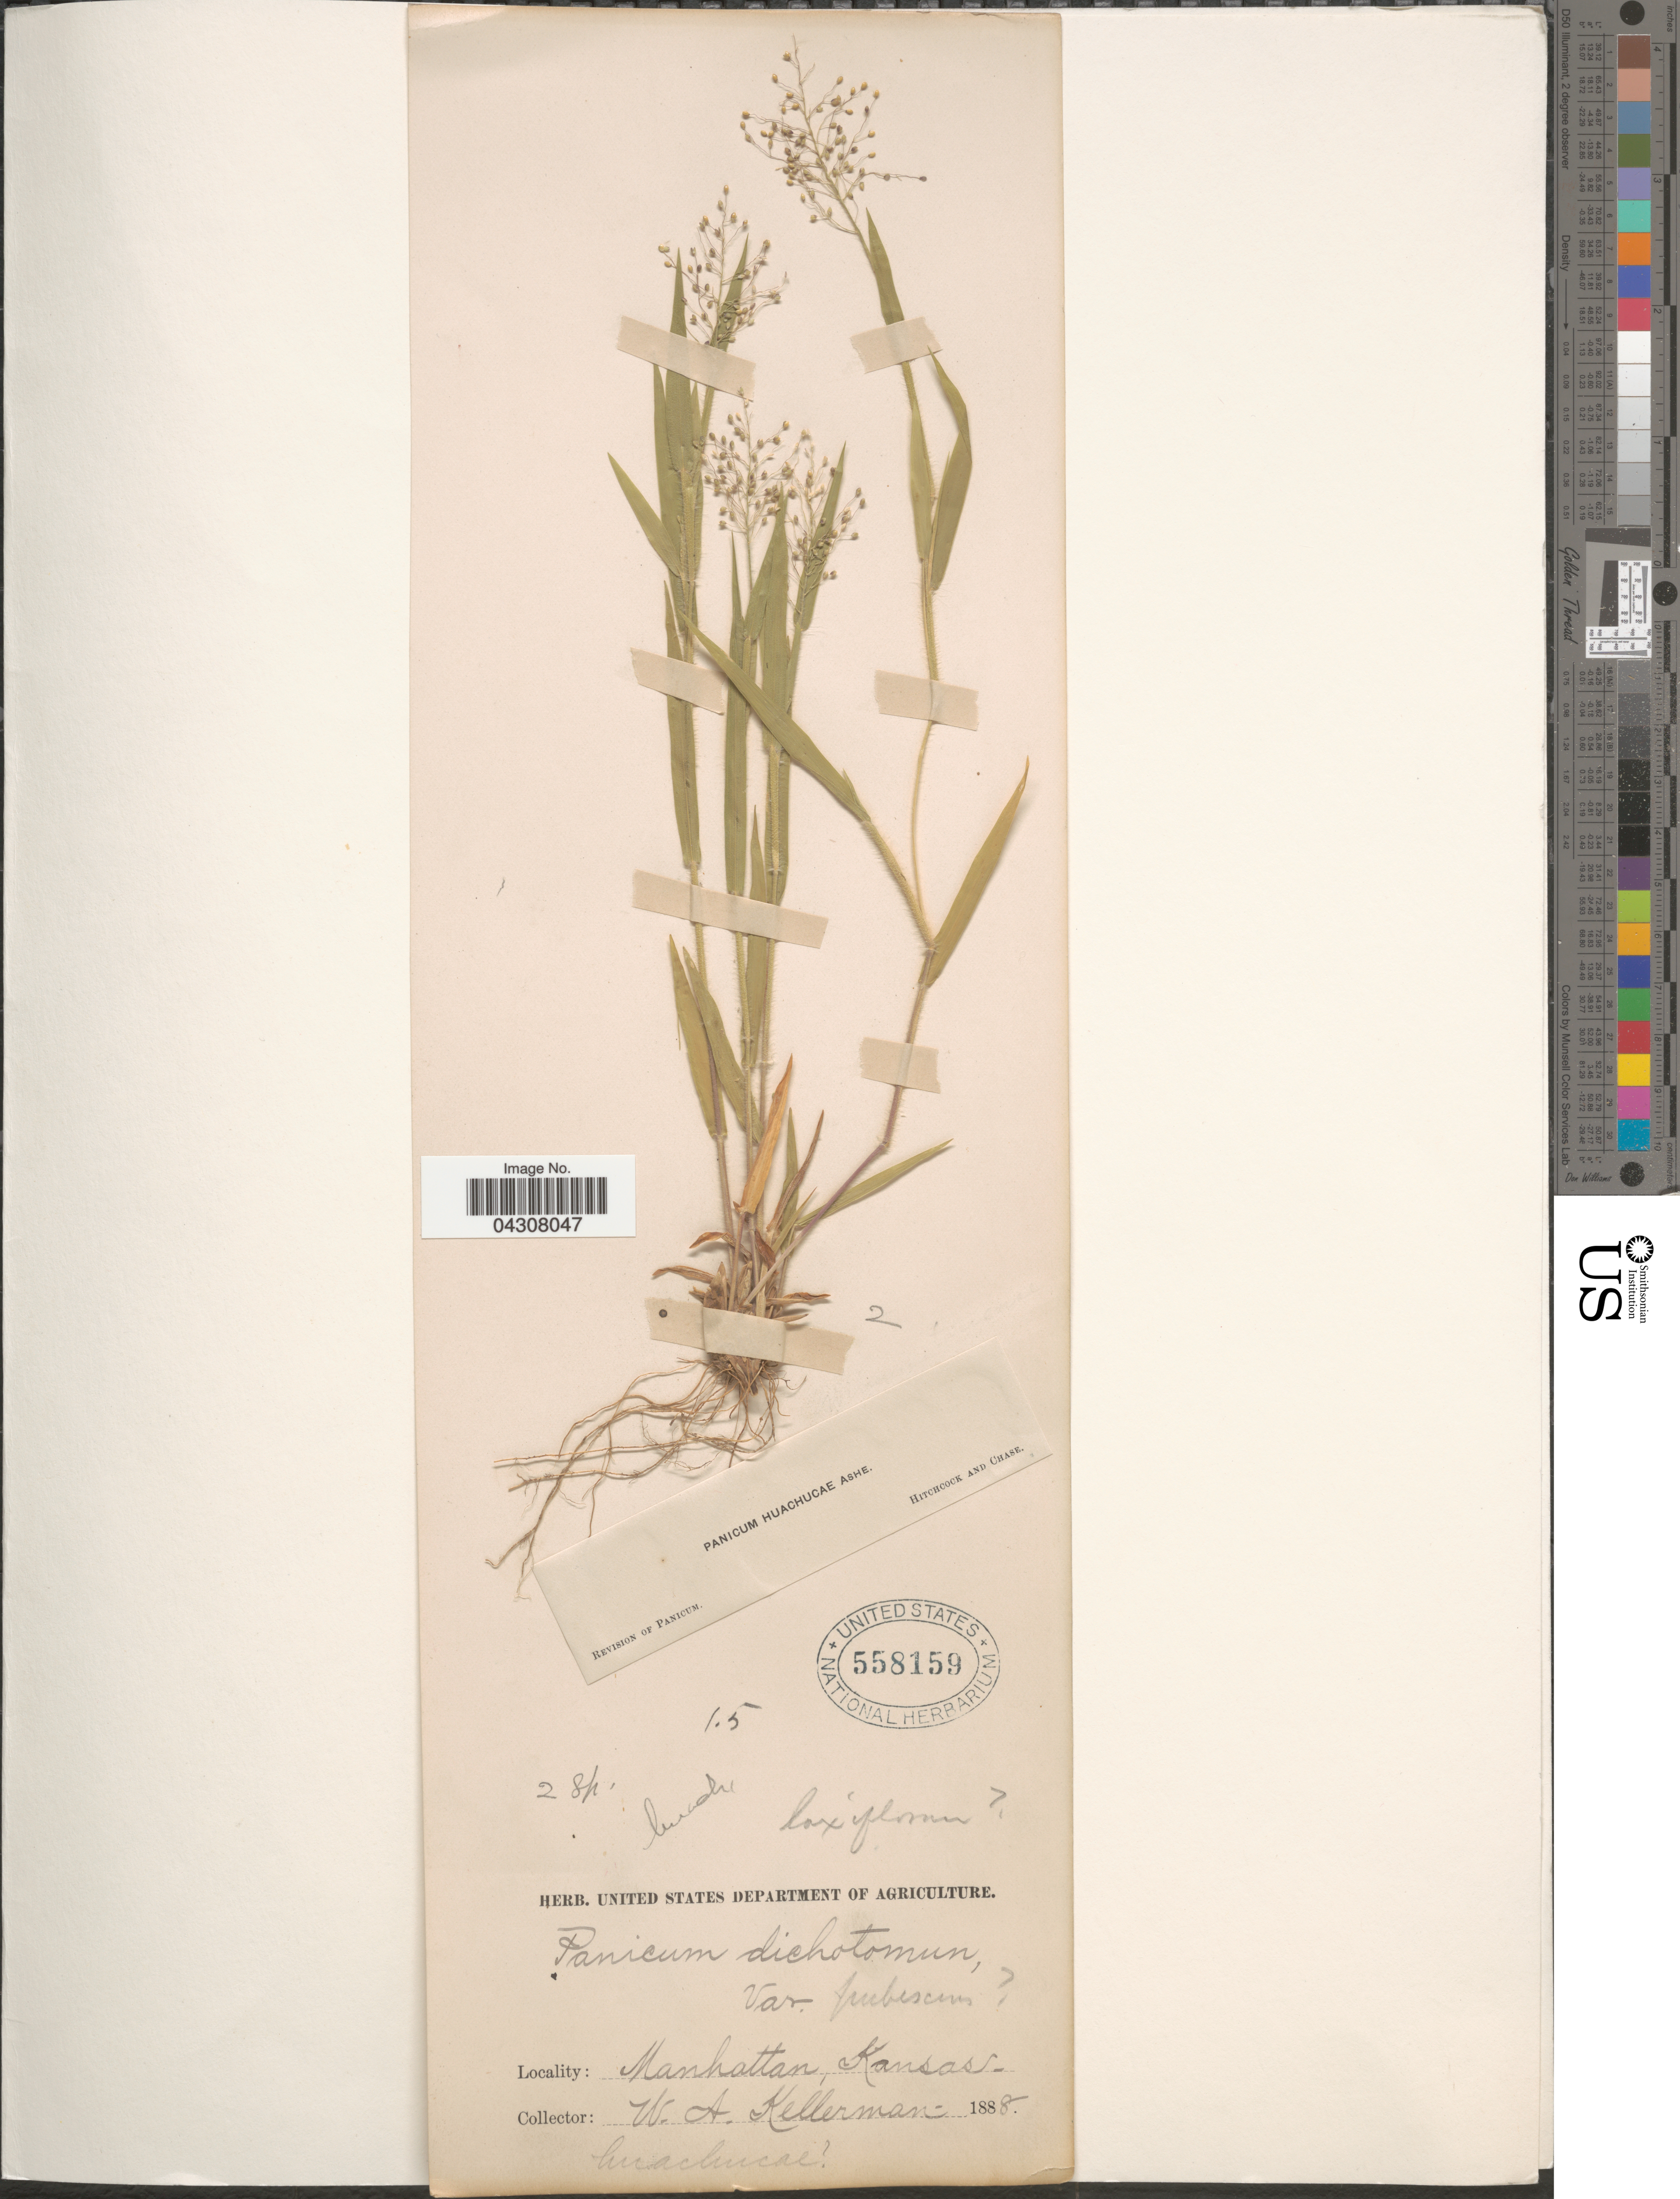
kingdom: Plantae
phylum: Tracheophyta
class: Liliopsida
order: Poales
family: Poaceae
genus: Dichanthelium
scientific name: Dichanthelium acuminatum var. acuminatum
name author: (Sw.) Gould & C.A. Clark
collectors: W. Kellerman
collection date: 1888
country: United States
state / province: Kansas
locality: Manhattan.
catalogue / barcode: US 558159